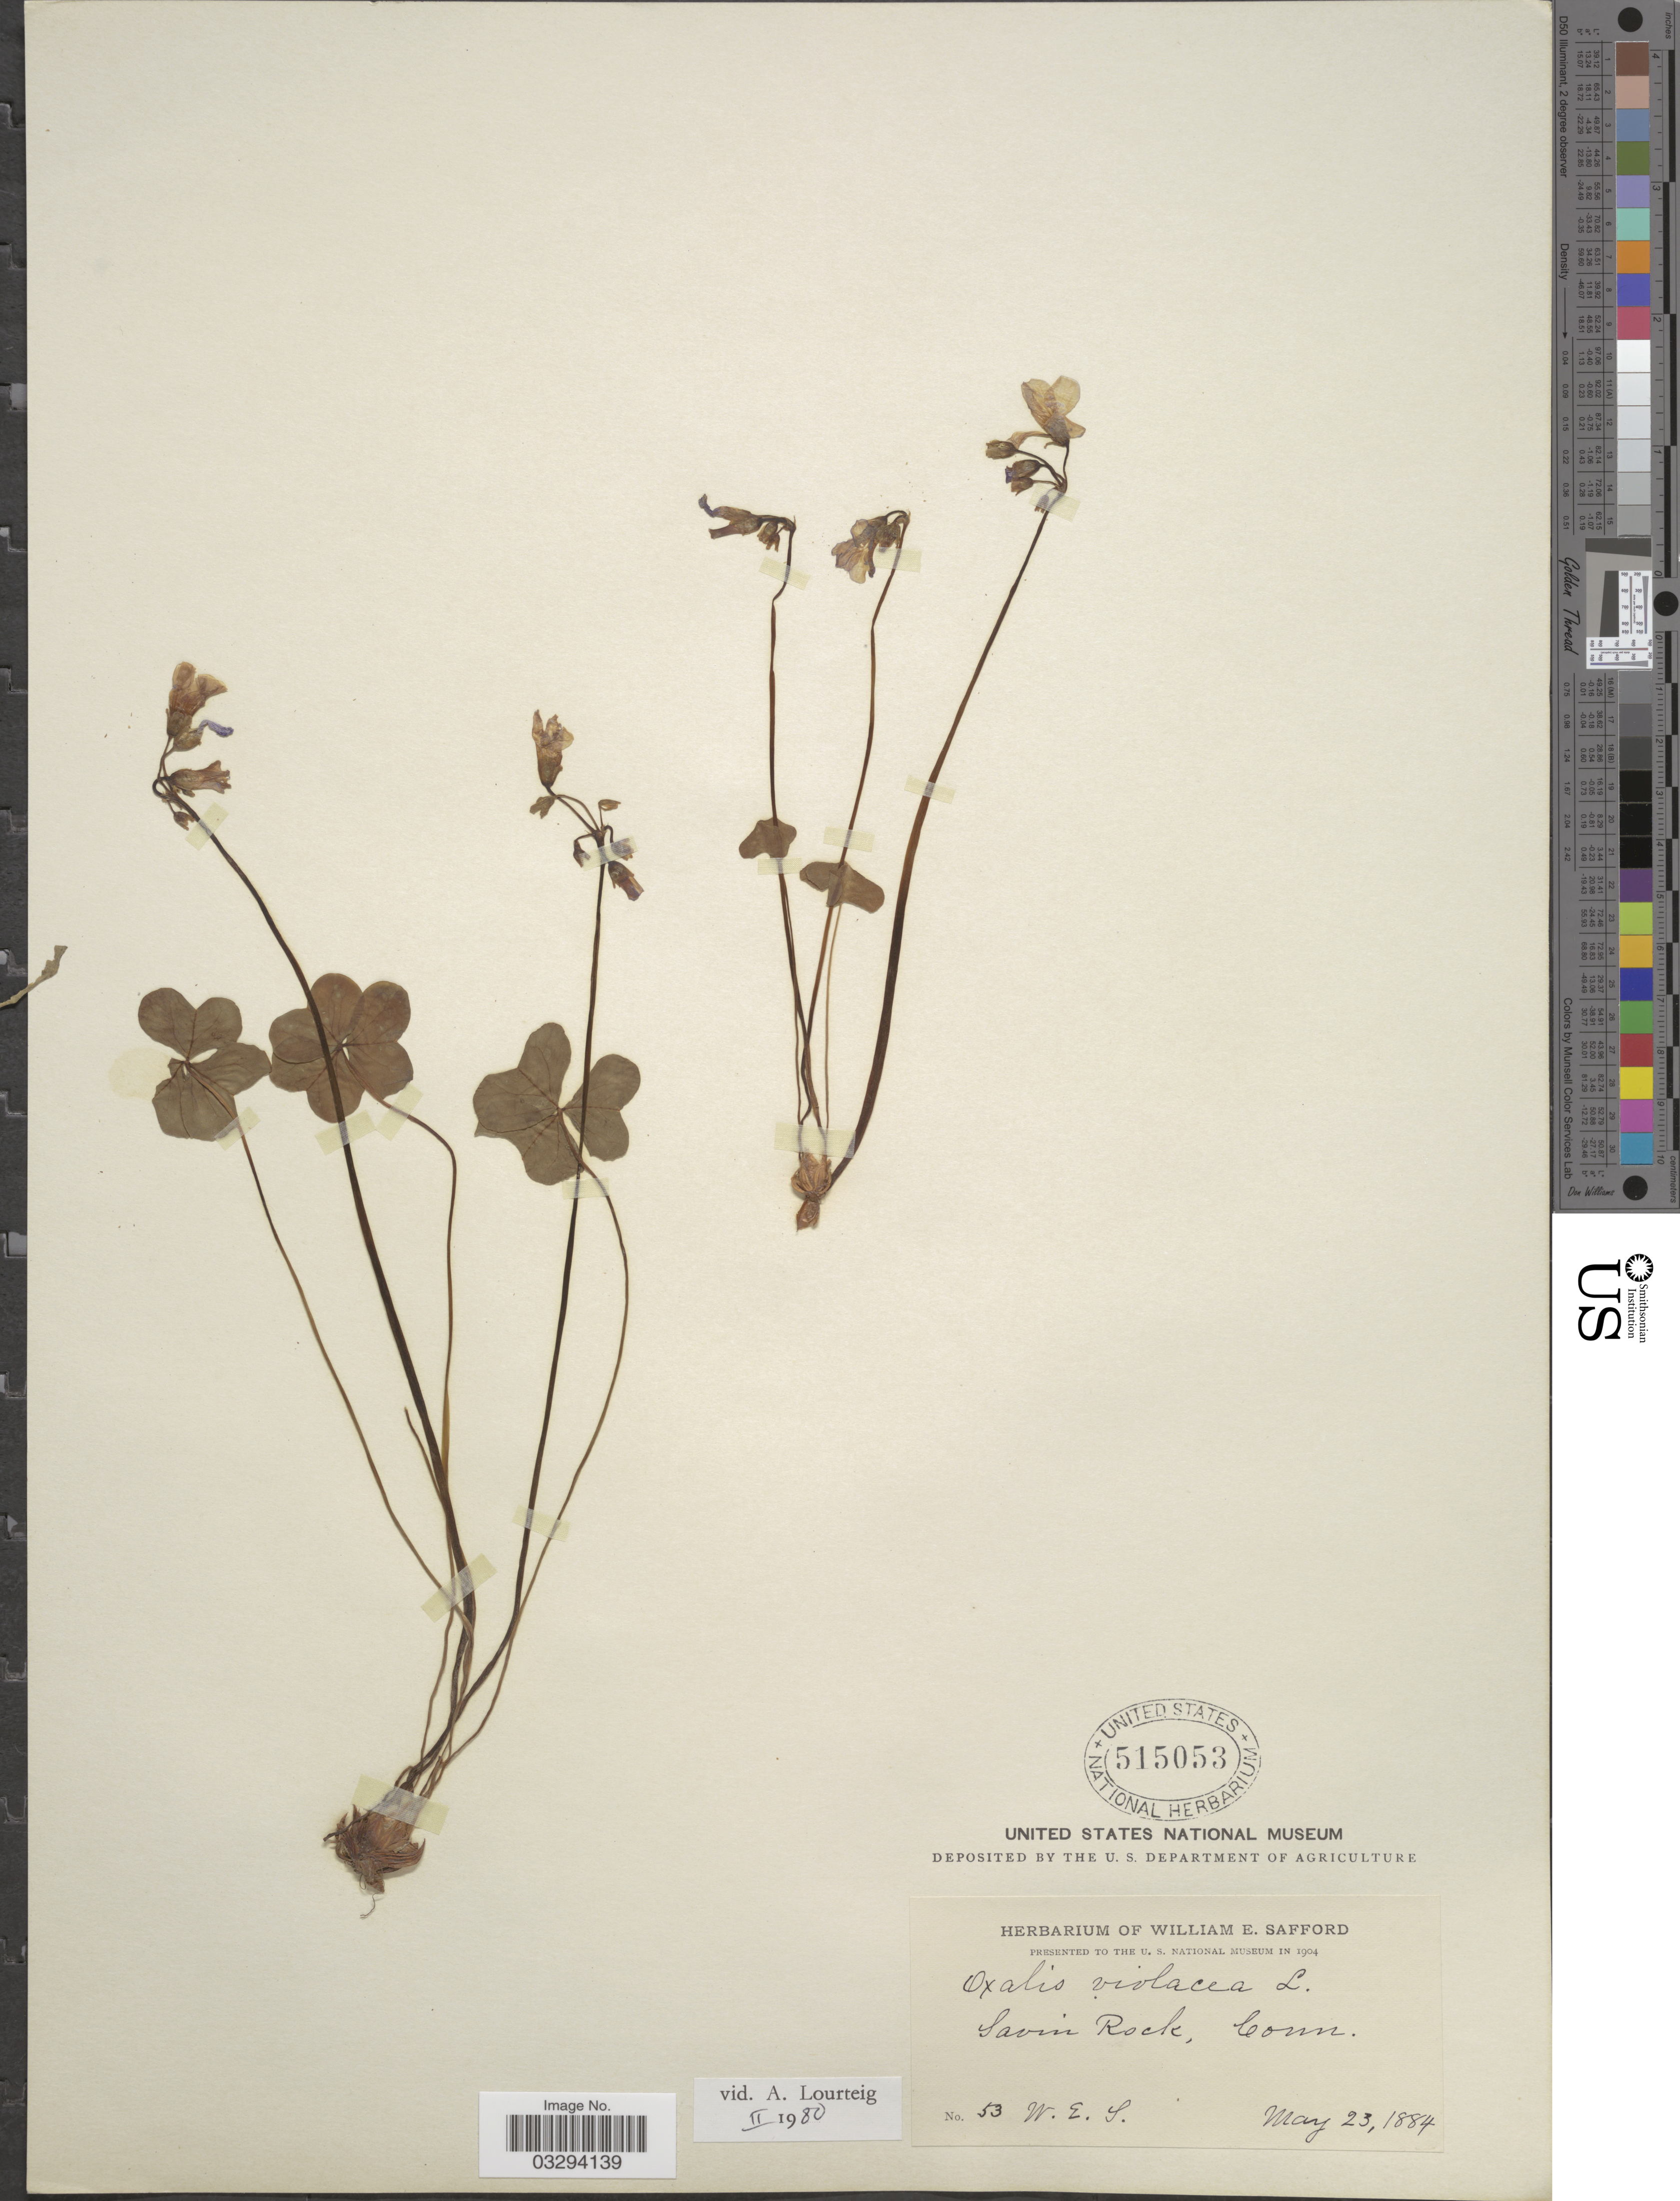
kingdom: Plantae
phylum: Tracheophyta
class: Magnoliopsida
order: Oxalidales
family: Oxalidaceae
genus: Oxalis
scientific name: Oxalis violacea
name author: L.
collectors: W. E. Safford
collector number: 53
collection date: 1884-05-23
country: United States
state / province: Connecticut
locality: Savin Rock.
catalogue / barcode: US 515053